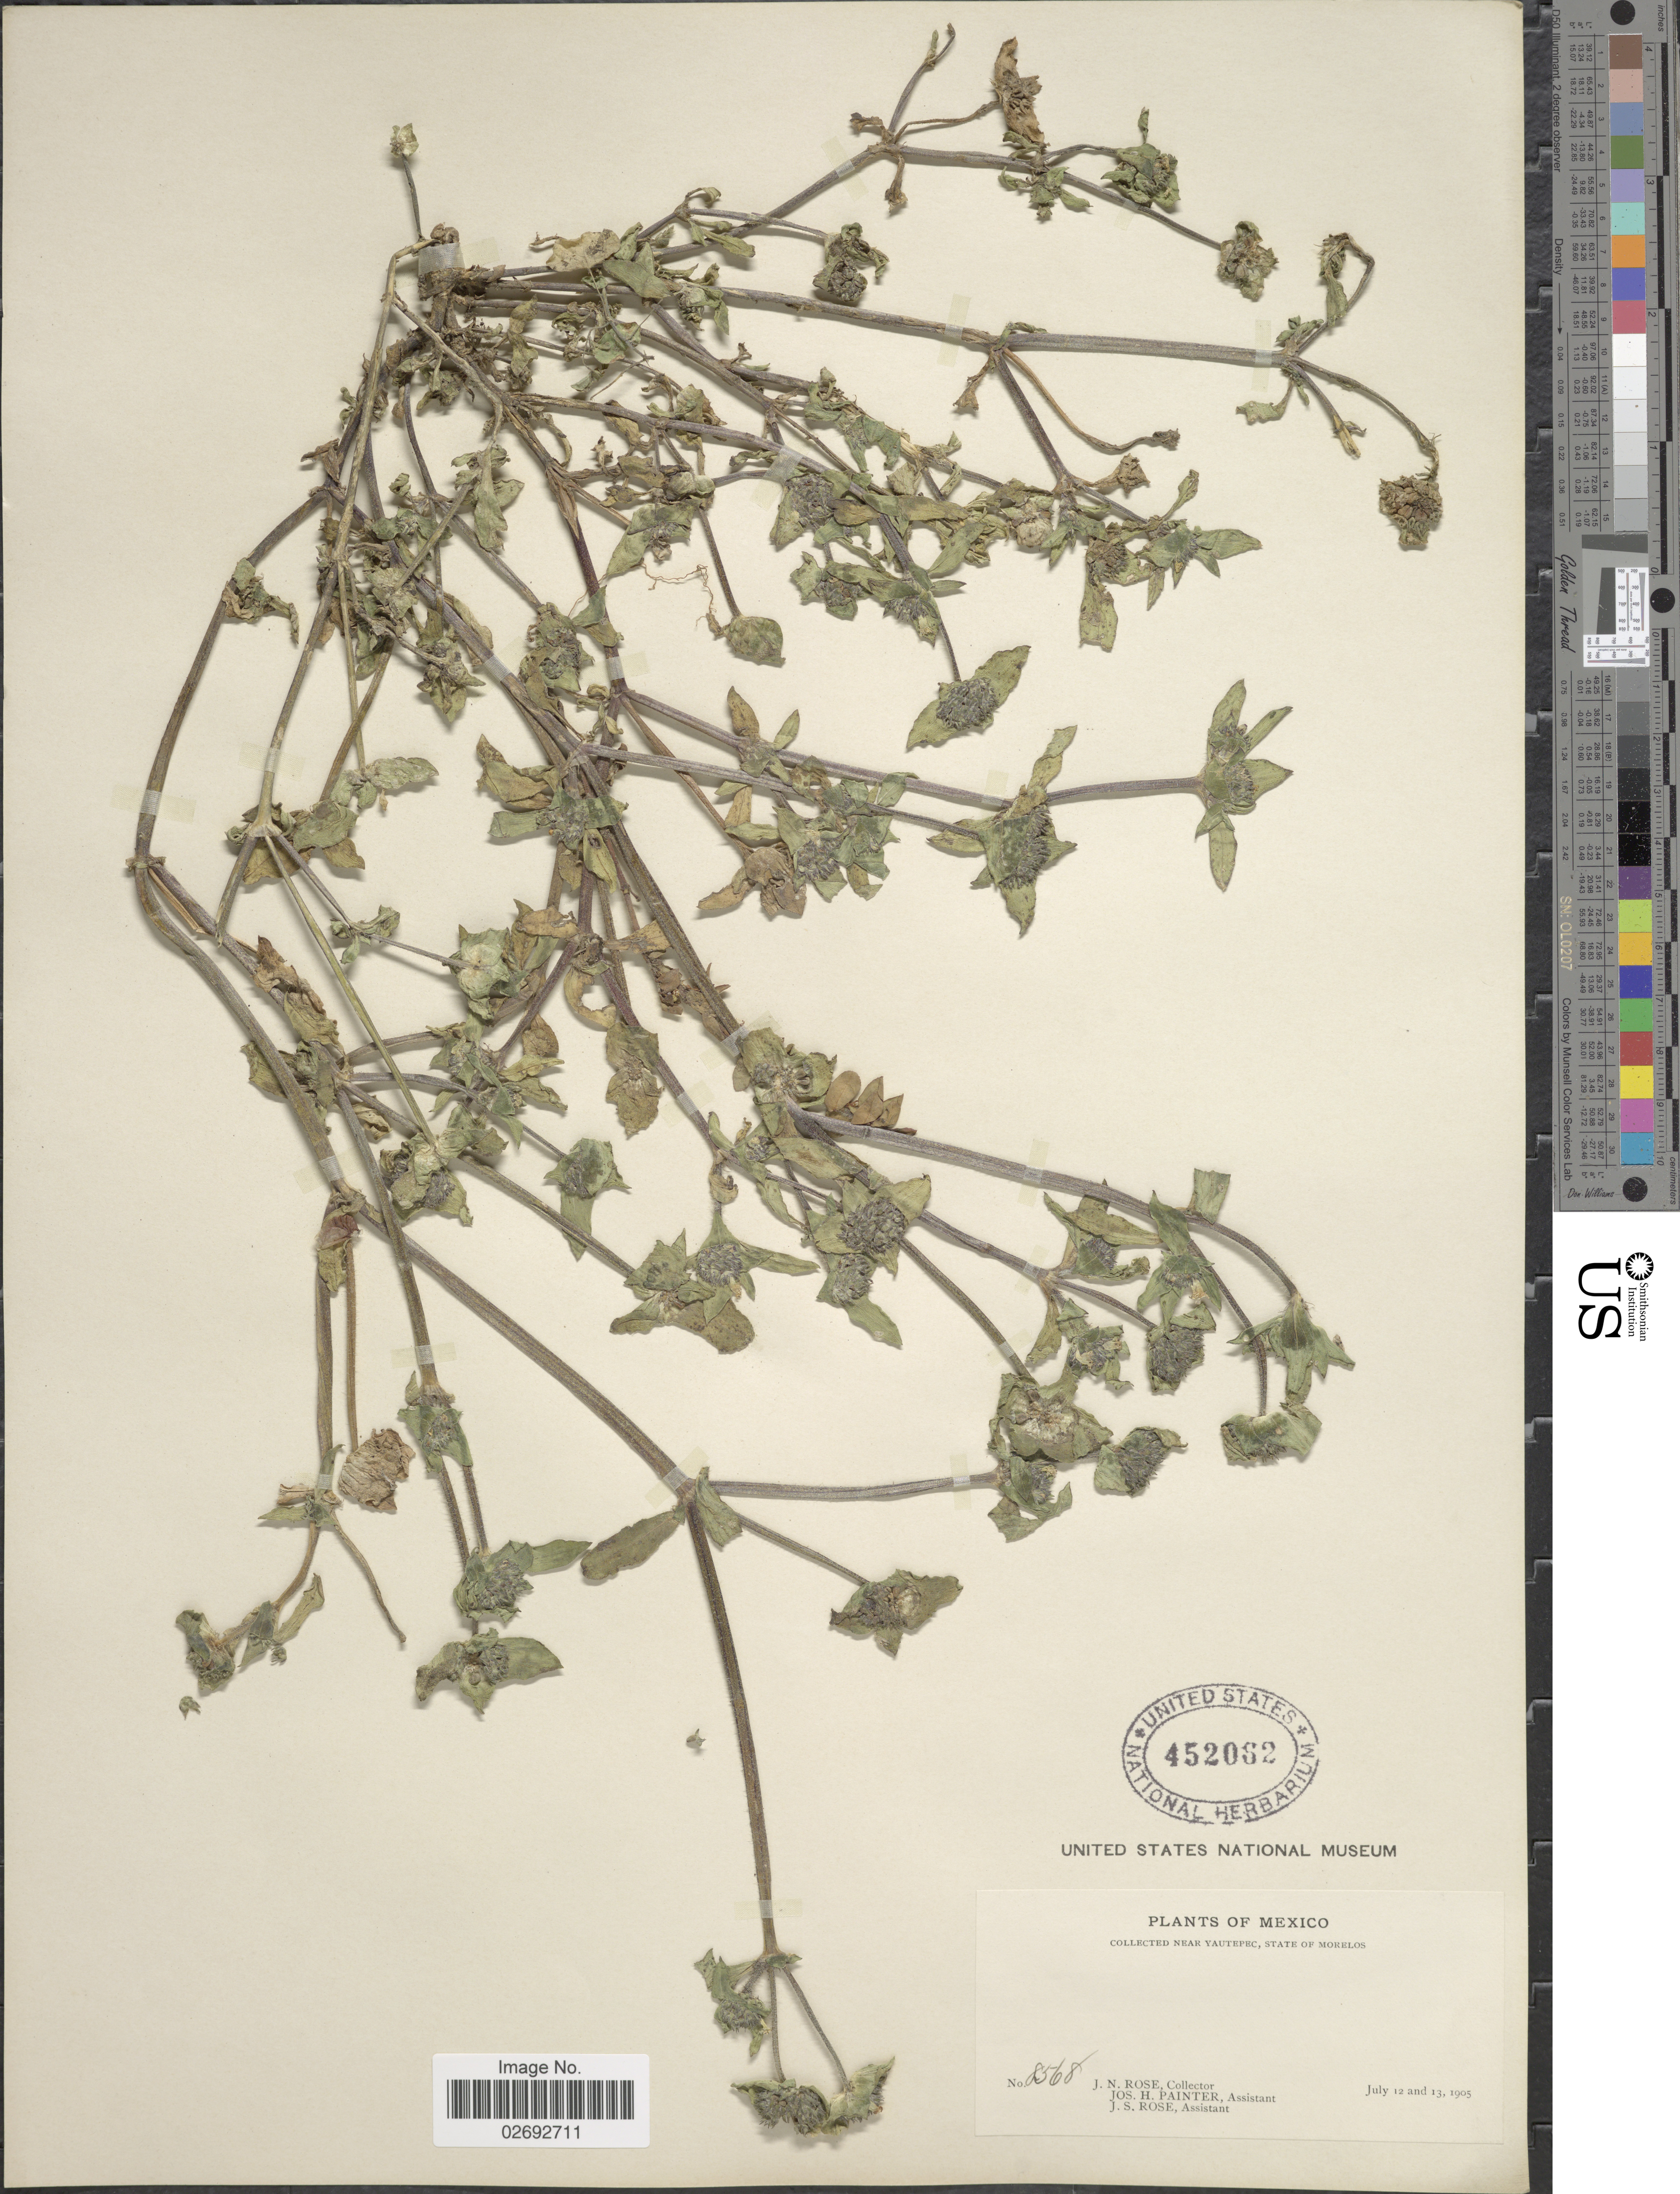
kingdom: Plantae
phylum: Tracheophyta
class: Magnoliopsida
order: Gentianales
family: Rubiaceae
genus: Richardia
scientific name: Richardia scabra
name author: L.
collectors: J. N. Rose, J. H. Painter & J. S. Rose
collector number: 8568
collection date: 1905-07-12/1905-07-13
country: Mexico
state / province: Morelos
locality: Near Yautepec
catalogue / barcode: US 452062